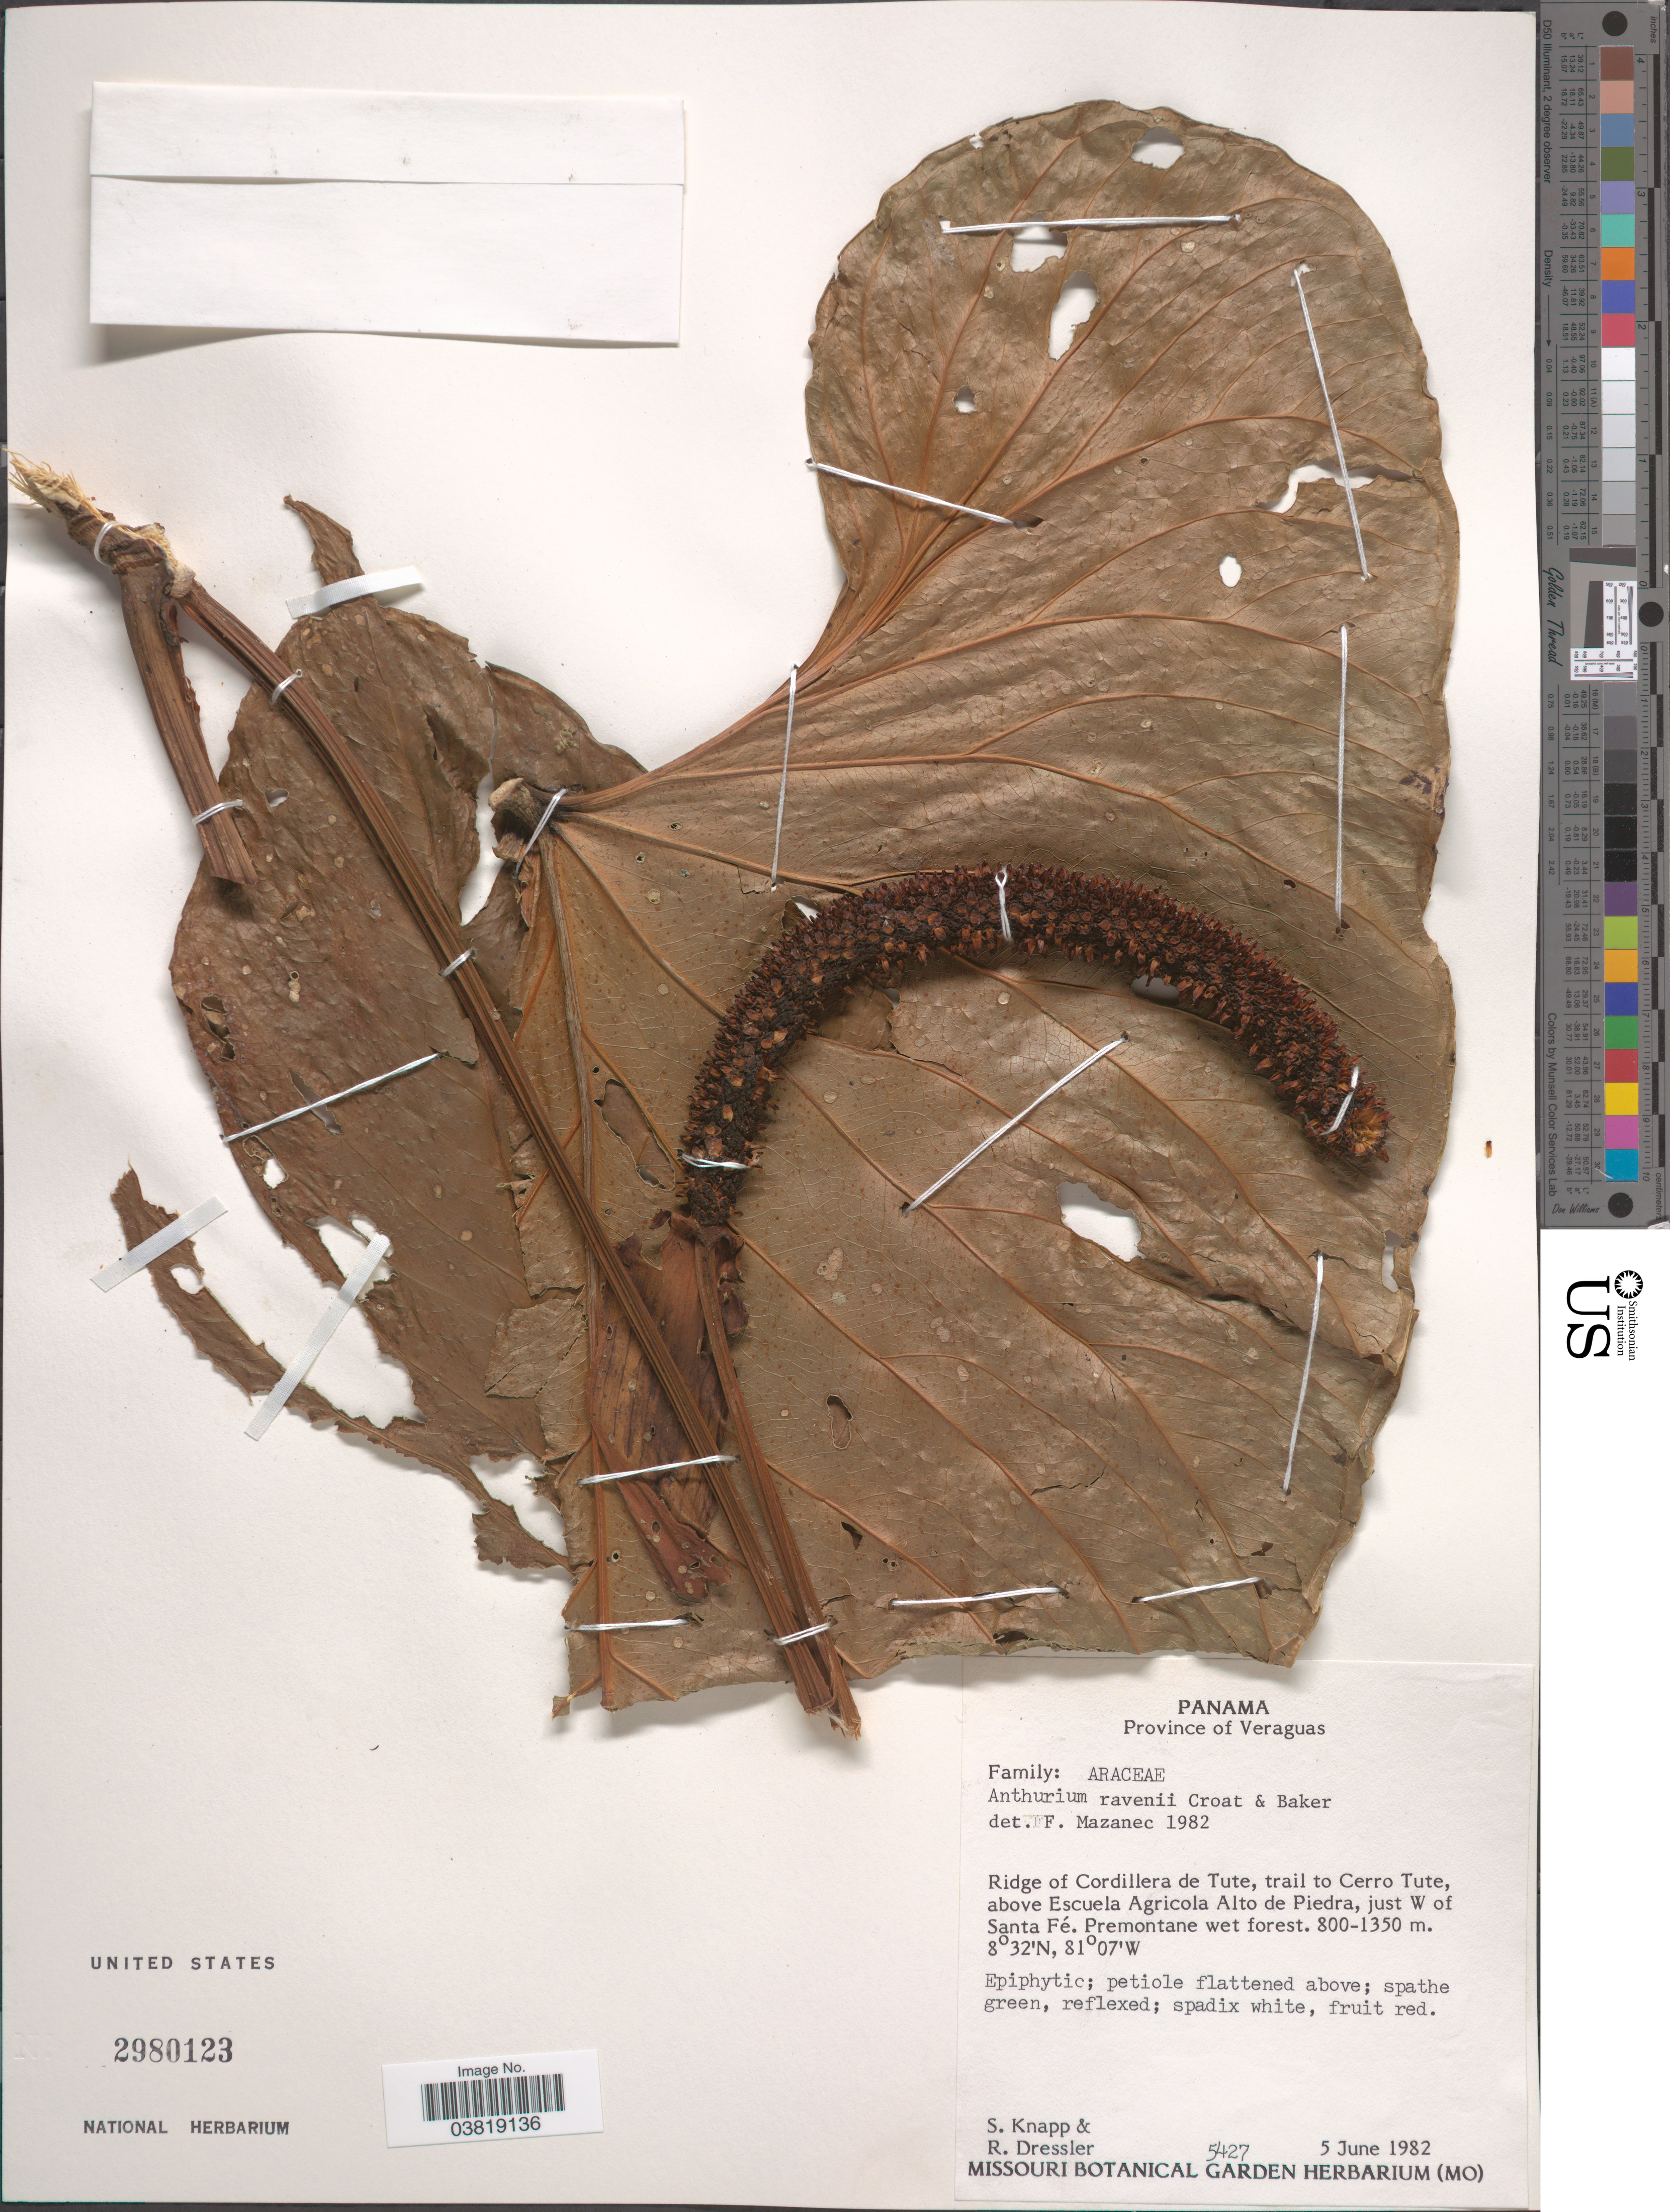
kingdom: Plantae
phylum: Tracheophyta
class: Liliopsida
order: Alismatales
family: Araceae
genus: Anthurium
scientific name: Anthurium ravenii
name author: Croat & R.A. Baker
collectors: S. Knapp & R. Dressler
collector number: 5427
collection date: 1982-06-05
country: Panama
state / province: Veraguas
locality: Ridge of Cordillera de Tute, trail to Cerro Tute, above Escuela Agricola Alto de Piedra, just W of Santa Fé.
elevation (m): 800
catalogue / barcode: US 2980123